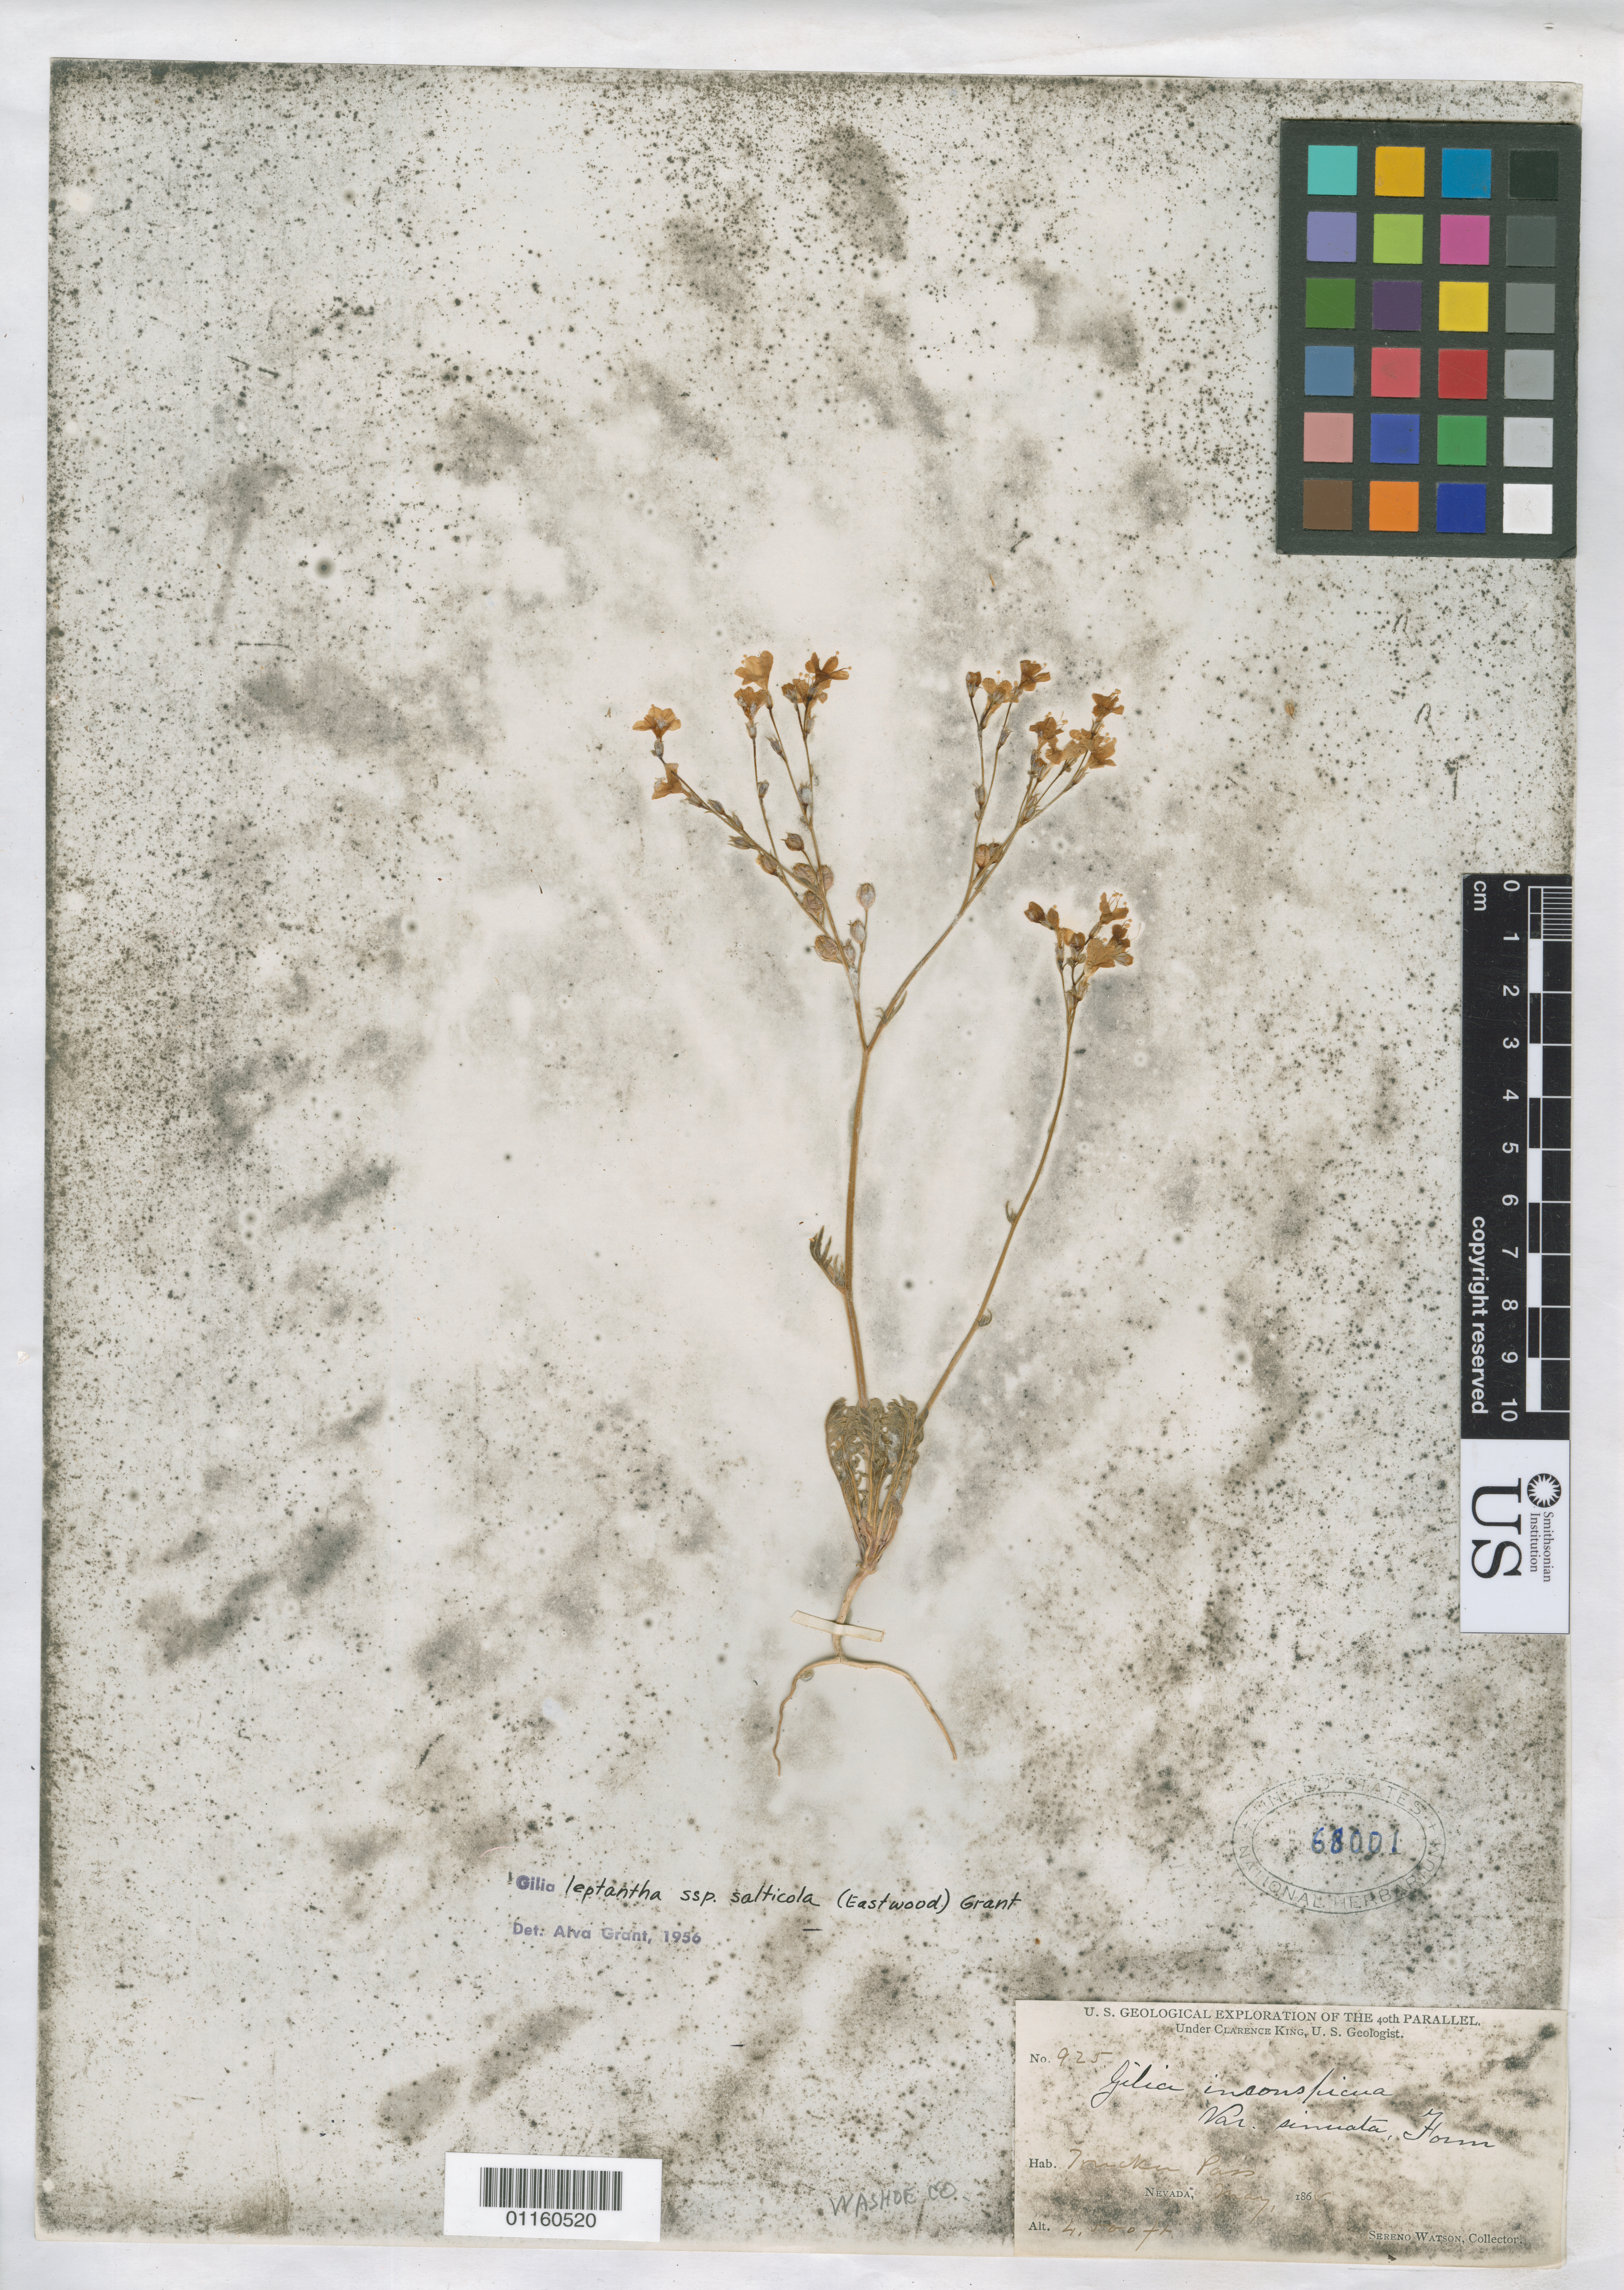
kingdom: Plantae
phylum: Tracheophyta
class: Magnoliopsida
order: Ericales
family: Polemoniaceae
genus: Gilia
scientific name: Gilia leptantha subsp. salticola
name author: (Eastw.) A.D. Grant & V.E. Grant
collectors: S. Watson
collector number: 925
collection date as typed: May 1868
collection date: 1868-05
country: United States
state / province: Nevada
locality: Truckee Pass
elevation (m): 1372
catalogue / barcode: US 68001